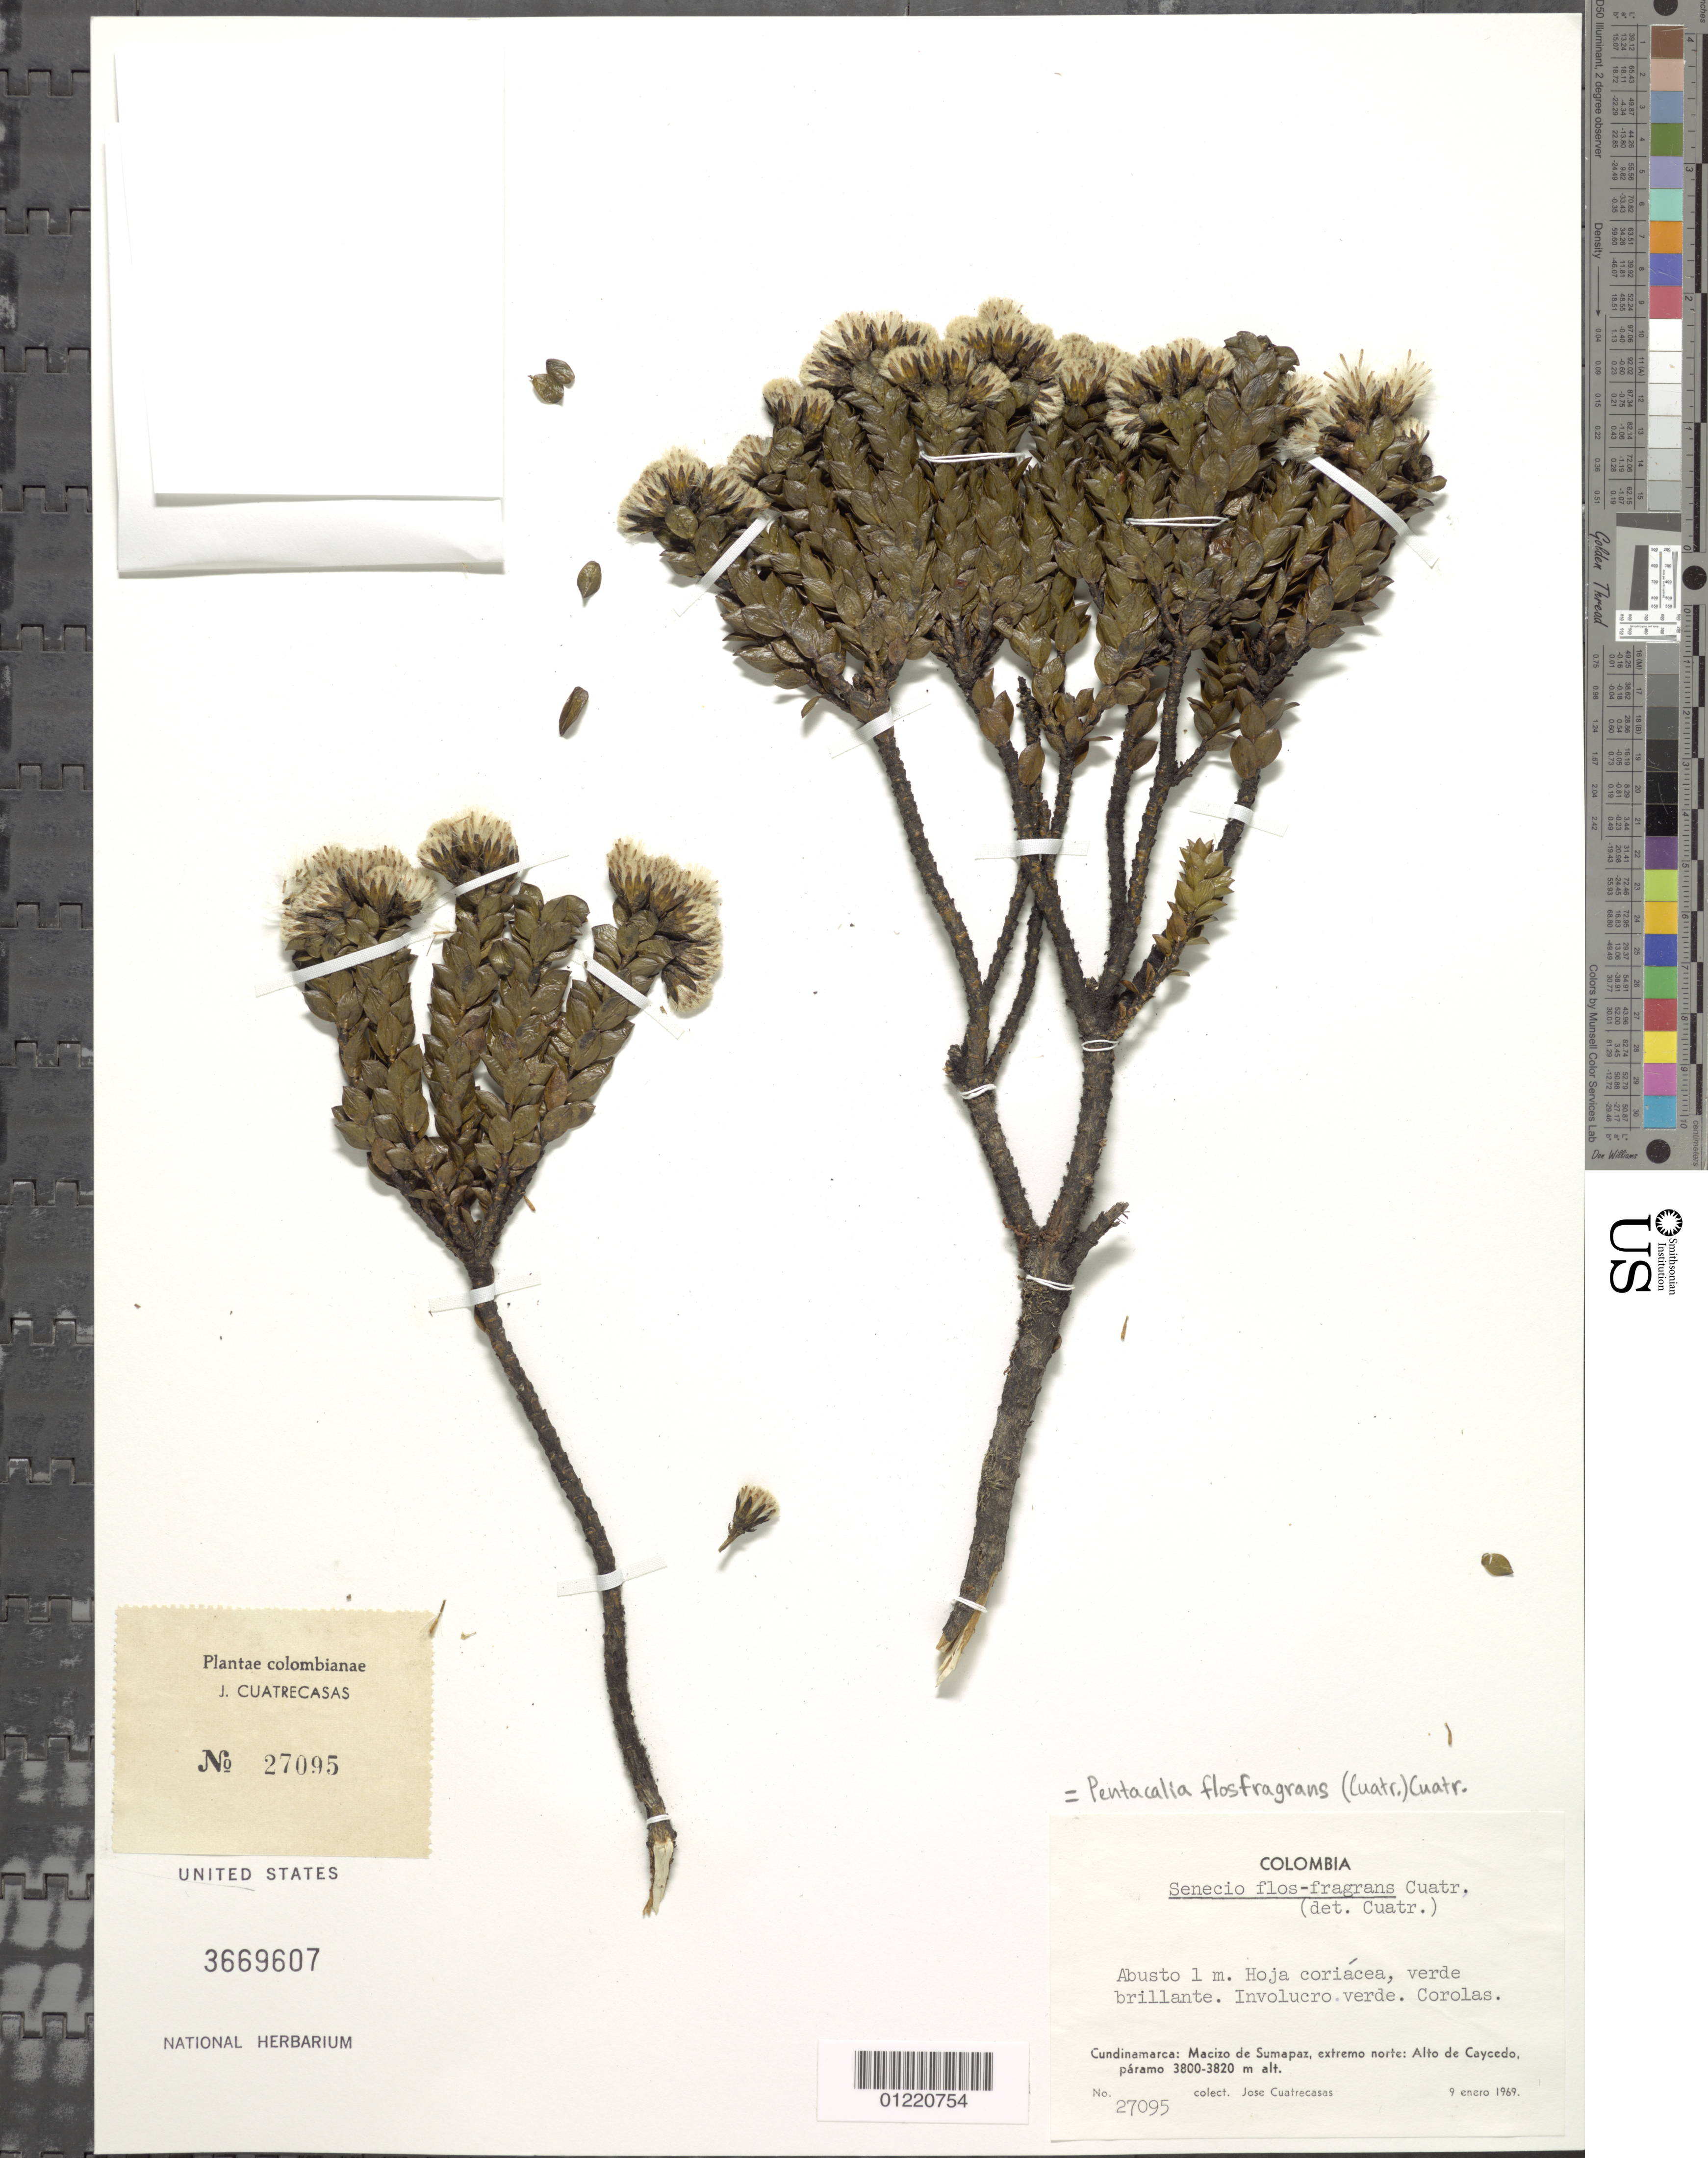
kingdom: Plantae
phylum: Tracheophyta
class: Magnoliopsida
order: Asterales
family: Asteraceae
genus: Pentacalia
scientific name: Pentacalia flosfragrans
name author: (Cuatrec.) Cuatrec.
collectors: J. Cuatrecasas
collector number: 27095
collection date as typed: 09 Jan 1969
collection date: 1969-01-09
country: Colombia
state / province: Cundinamarca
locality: Macizo de Sumapaz, extremo norte; Alto de Caycedo.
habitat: Paramo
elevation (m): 3800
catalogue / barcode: US 3669607